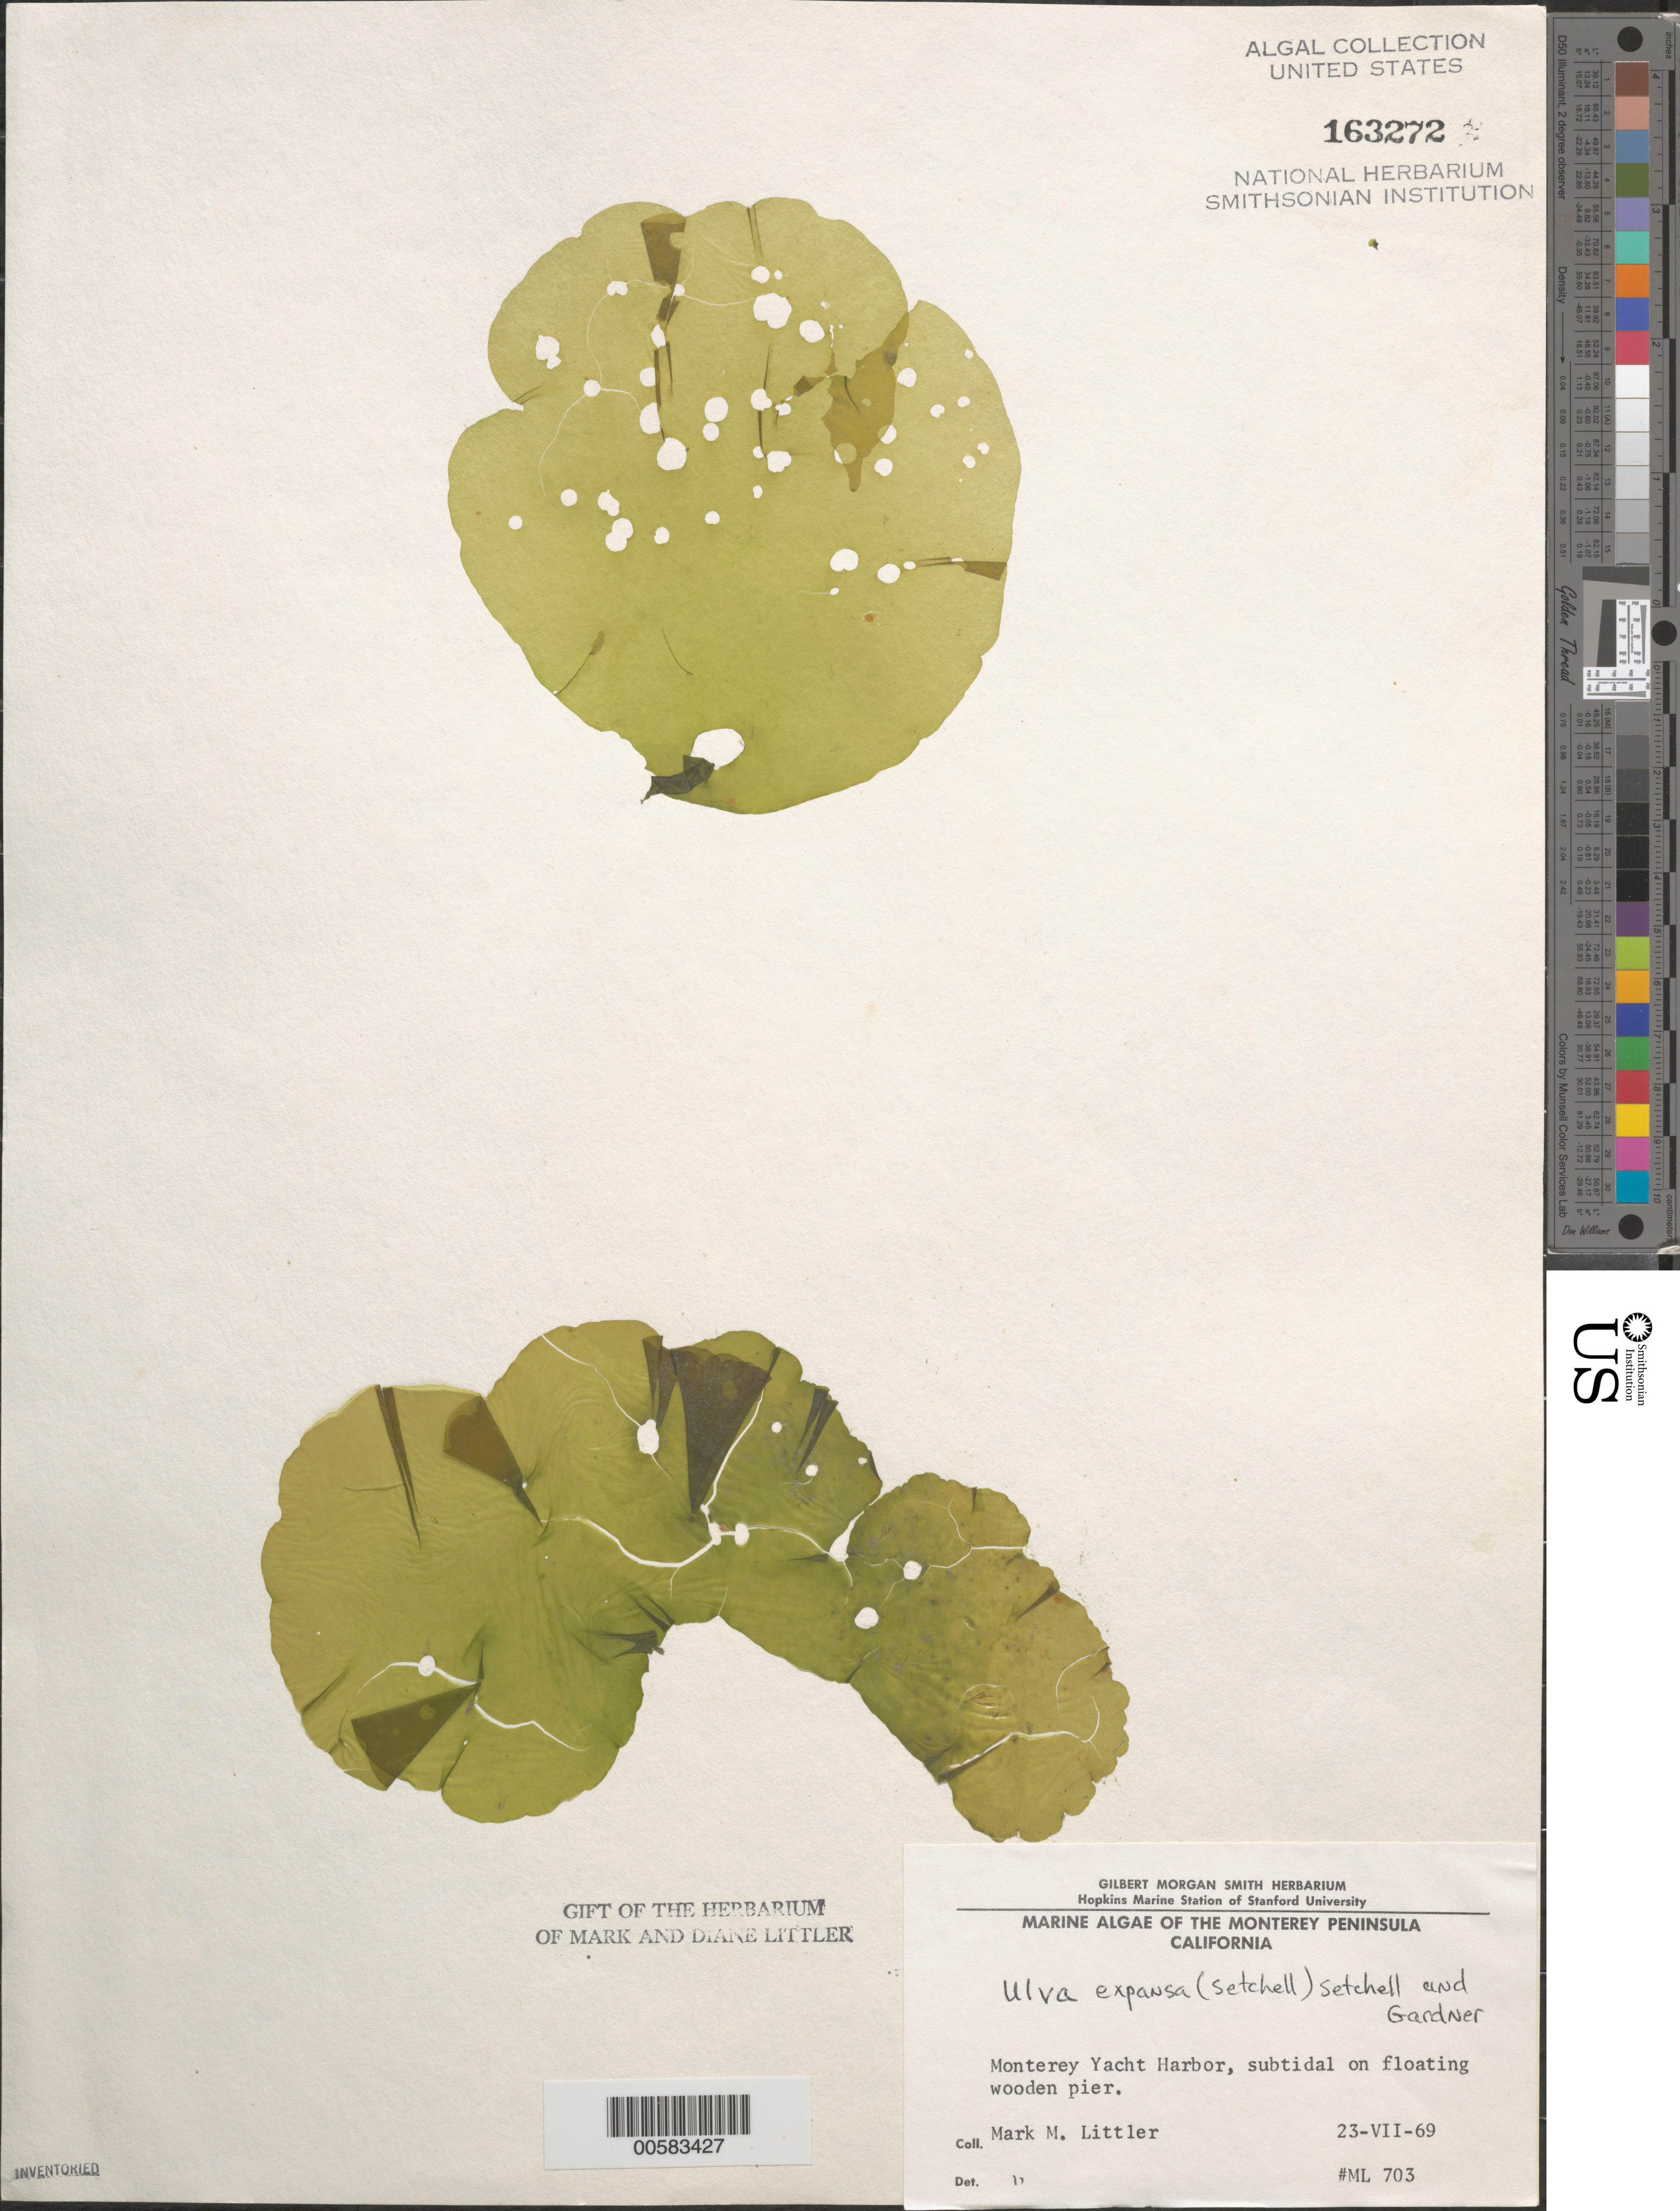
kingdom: Plantae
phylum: Chlorophyta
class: Ulvophyceae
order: Ulvales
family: Ulvaceae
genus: Ulva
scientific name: Ulva expansa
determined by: Littler, M. M.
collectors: M. M. Littler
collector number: ML 703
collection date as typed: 23 Jul 1969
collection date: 1969-07-23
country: United States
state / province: California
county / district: Monterey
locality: Monterey Yacht Harbor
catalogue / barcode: US 163272